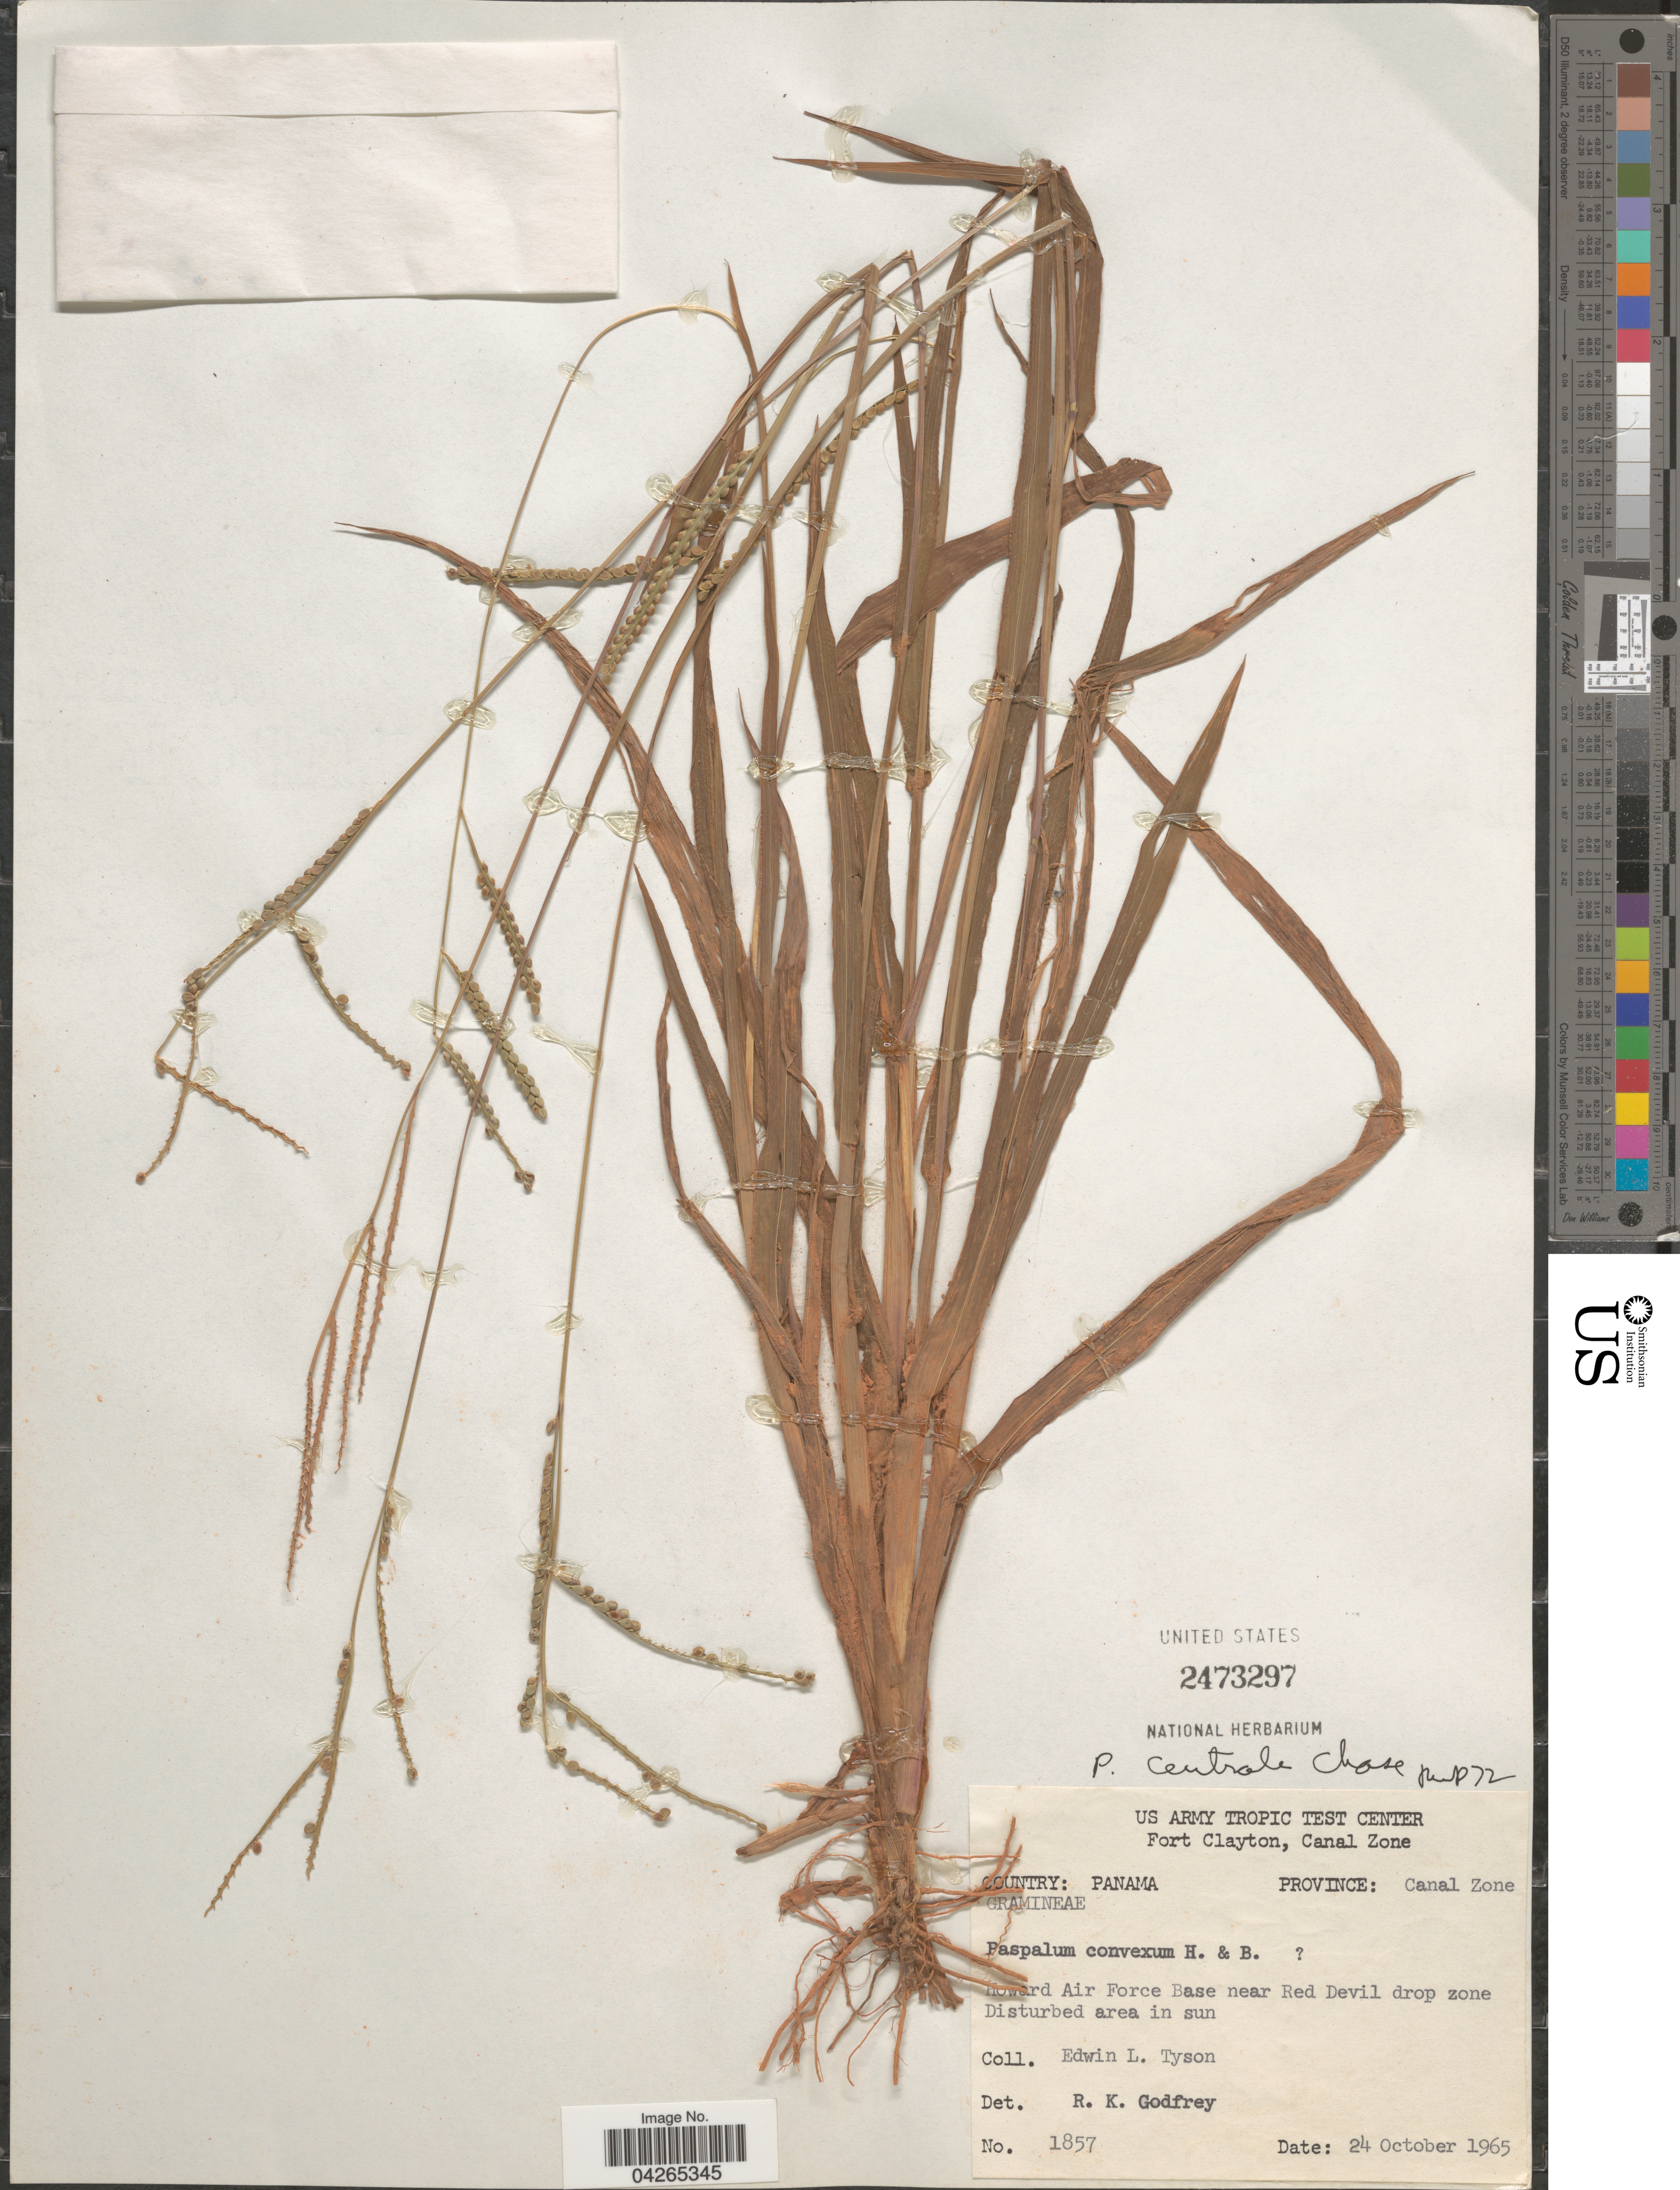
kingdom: Plantae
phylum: Tracheophyta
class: Liliopsida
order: Poales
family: Poaceae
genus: Paspalum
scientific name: Paspalum centrale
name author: Chase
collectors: E. L. Tyson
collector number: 1857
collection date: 1965-10-24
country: Panama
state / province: Colón / Panamá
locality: Province: Canal Zone. Howard Air Force Base near Red Devil drop zone.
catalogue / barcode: US 2473297